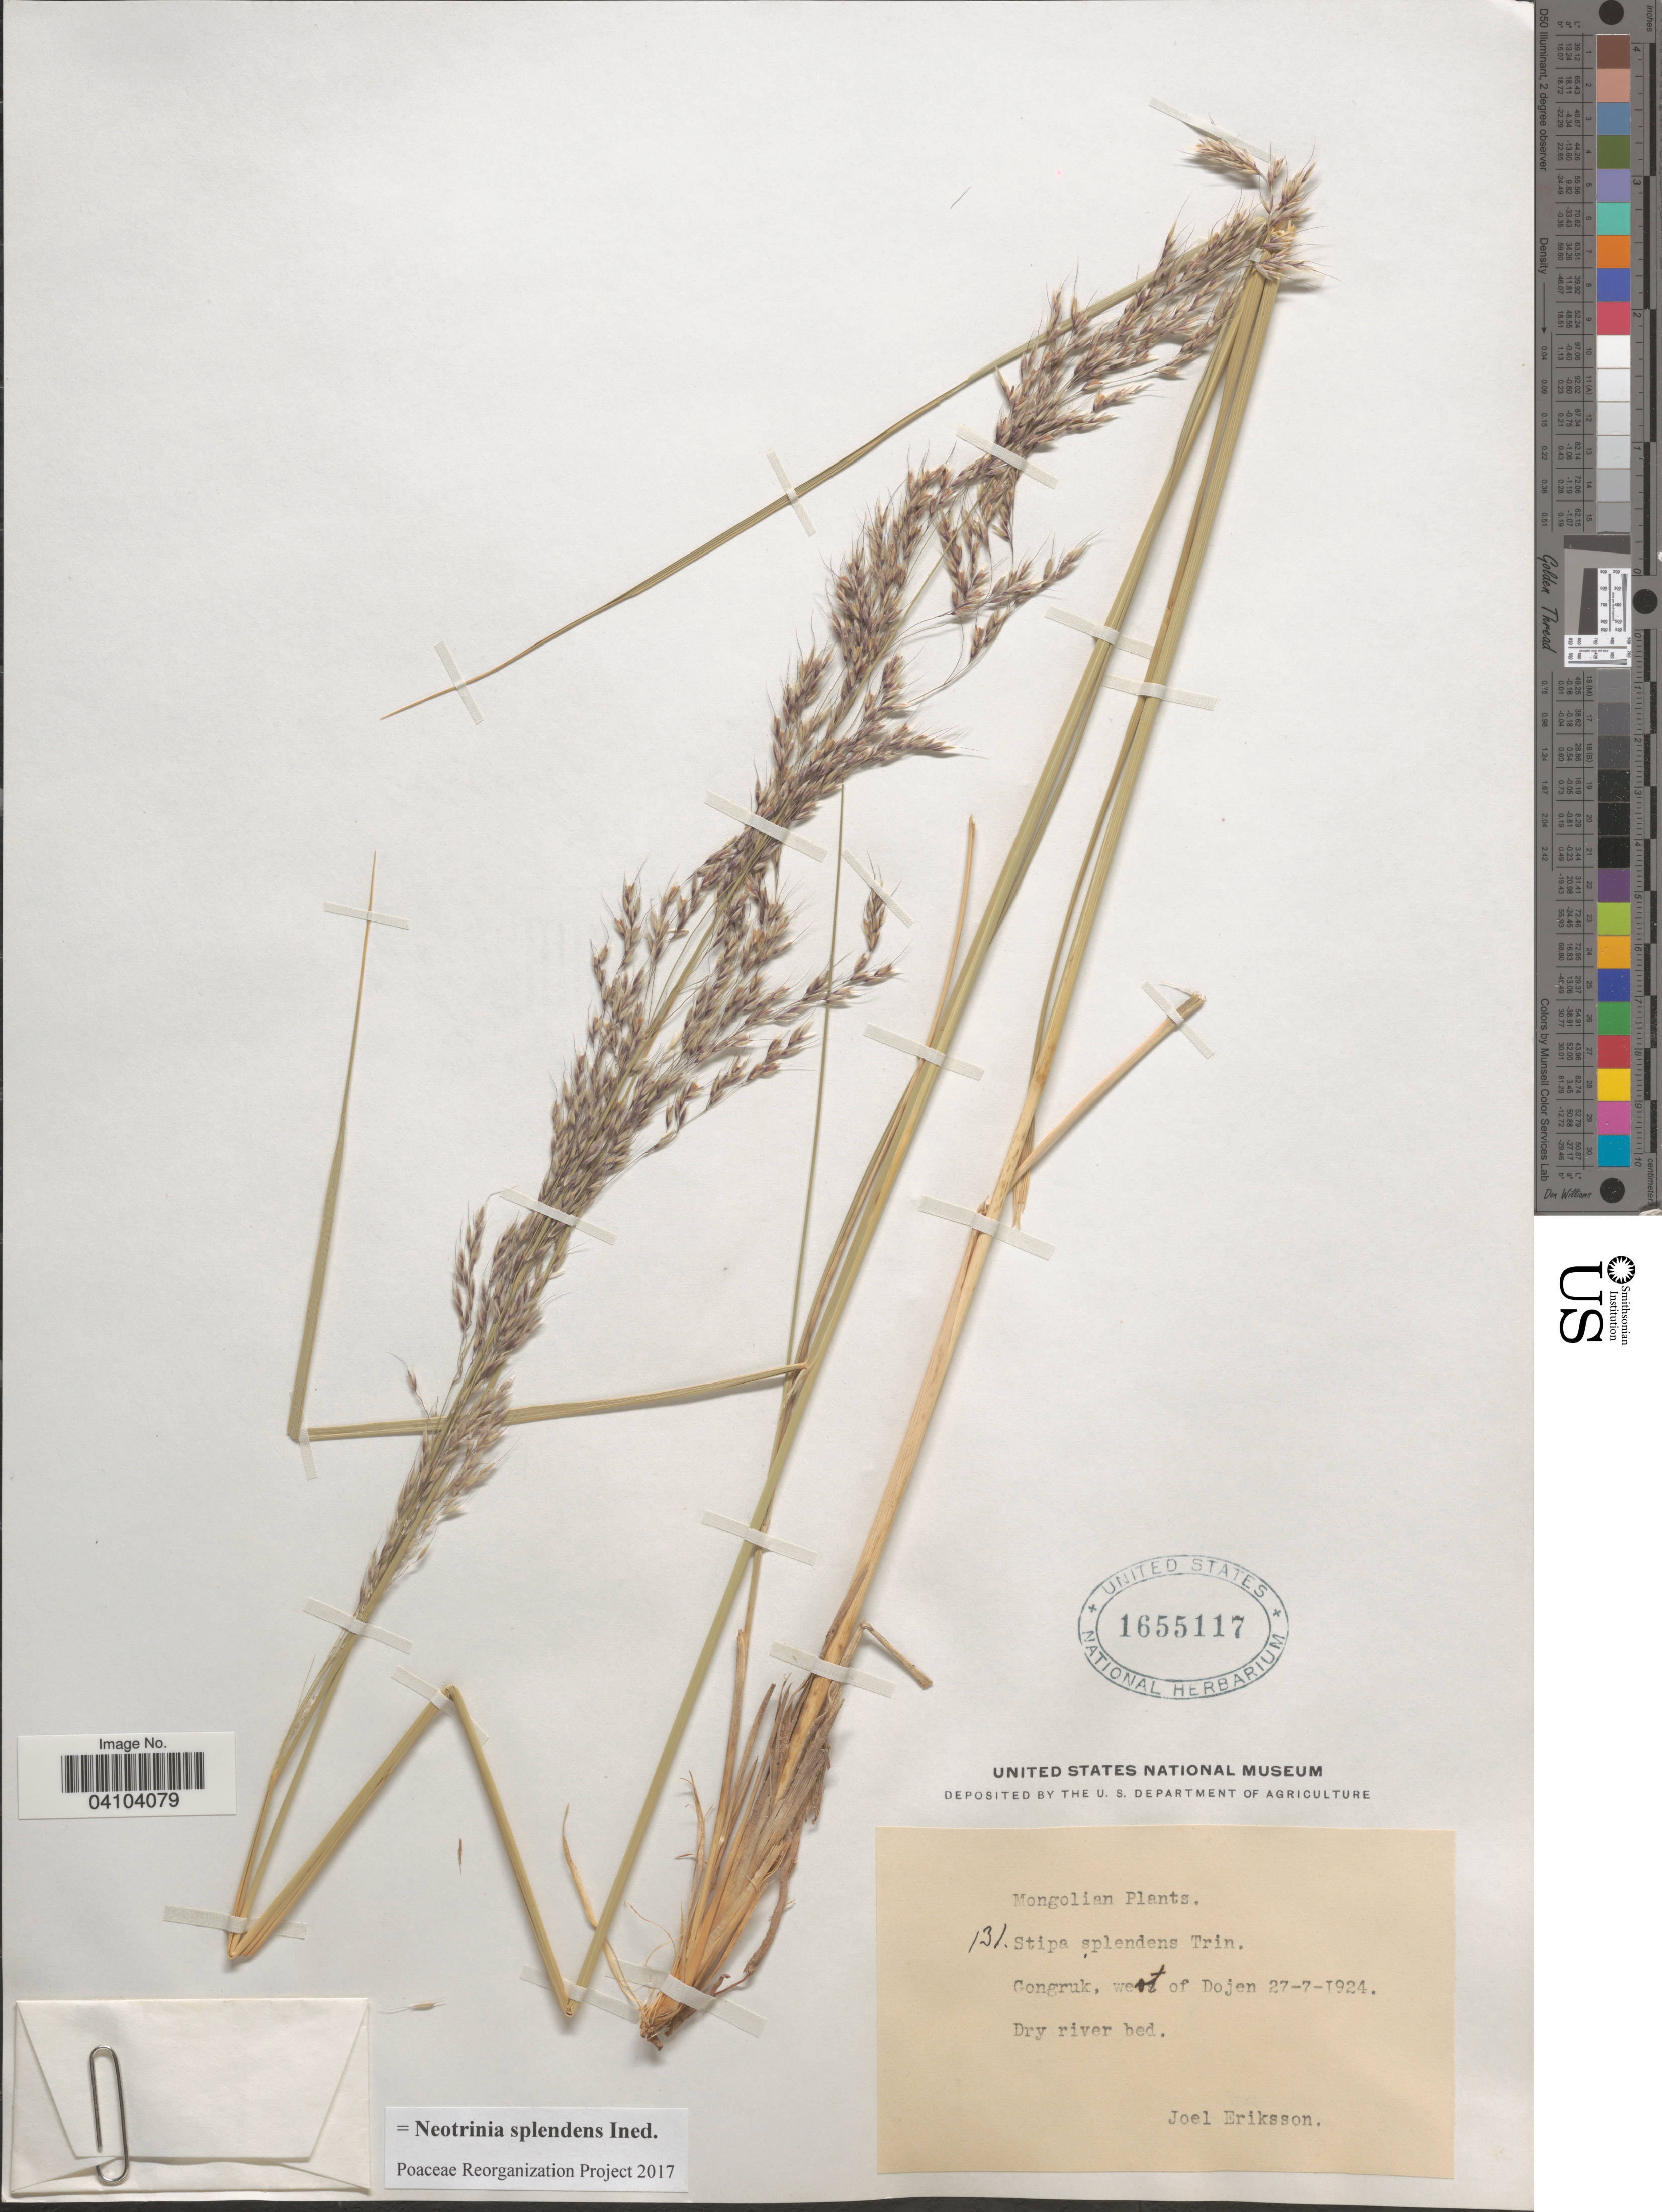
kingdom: Plantae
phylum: Tracheophyta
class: Liliopsida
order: Poales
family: Poaceae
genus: Neotrinia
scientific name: Neotrinia splendens (Trin.) M. Nobis, P.D. Gudkova & A. Nowak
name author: (Trin.)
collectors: J. Eriksson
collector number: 131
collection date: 1924-07-27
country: Mongolia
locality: Gongruk, west of Dojen.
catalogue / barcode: US 1655117